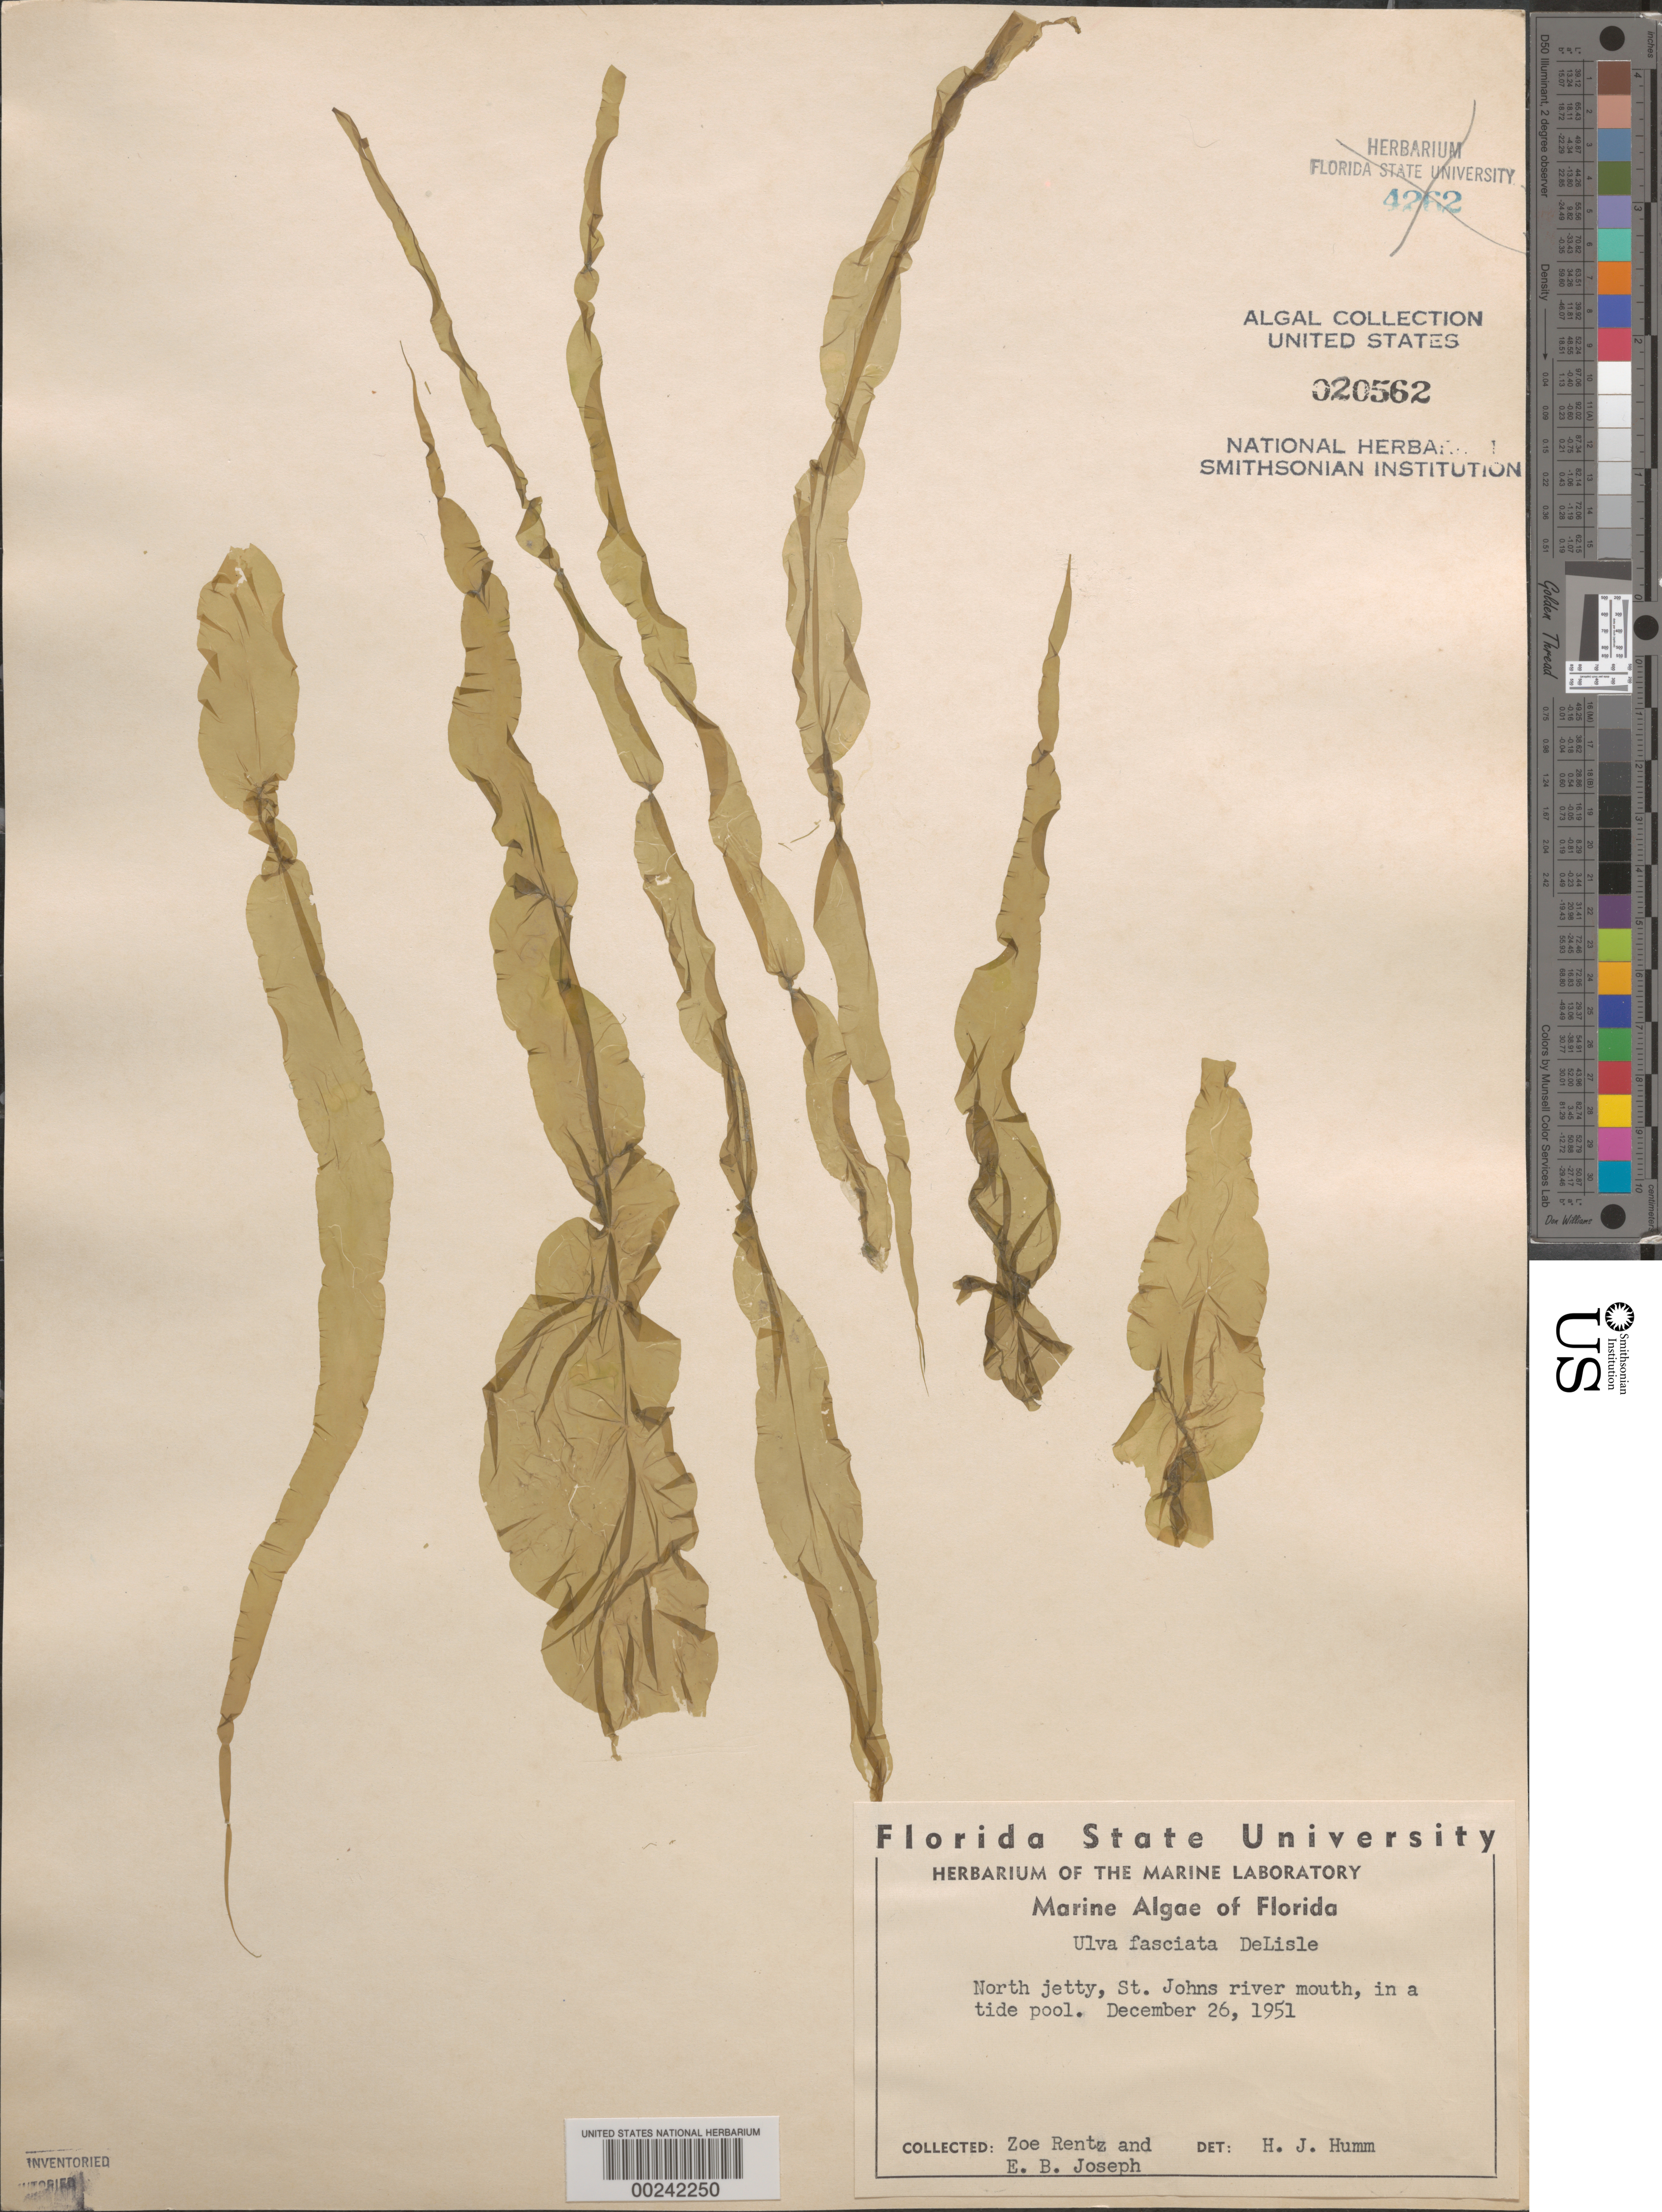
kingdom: Plantae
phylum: Chlorophyta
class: Ulvophyceae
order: Ulvales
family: Ulvaceae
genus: Ulva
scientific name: Ulva lactuca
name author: L.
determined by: Algae name updating Project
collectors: Z. Rentz & E. Joseph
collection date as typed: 26 Dec 1951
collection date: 1951-12-26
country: United States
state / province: Florida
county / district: Saint Johns County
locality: St. Johns River mouth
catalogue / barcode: US 20562